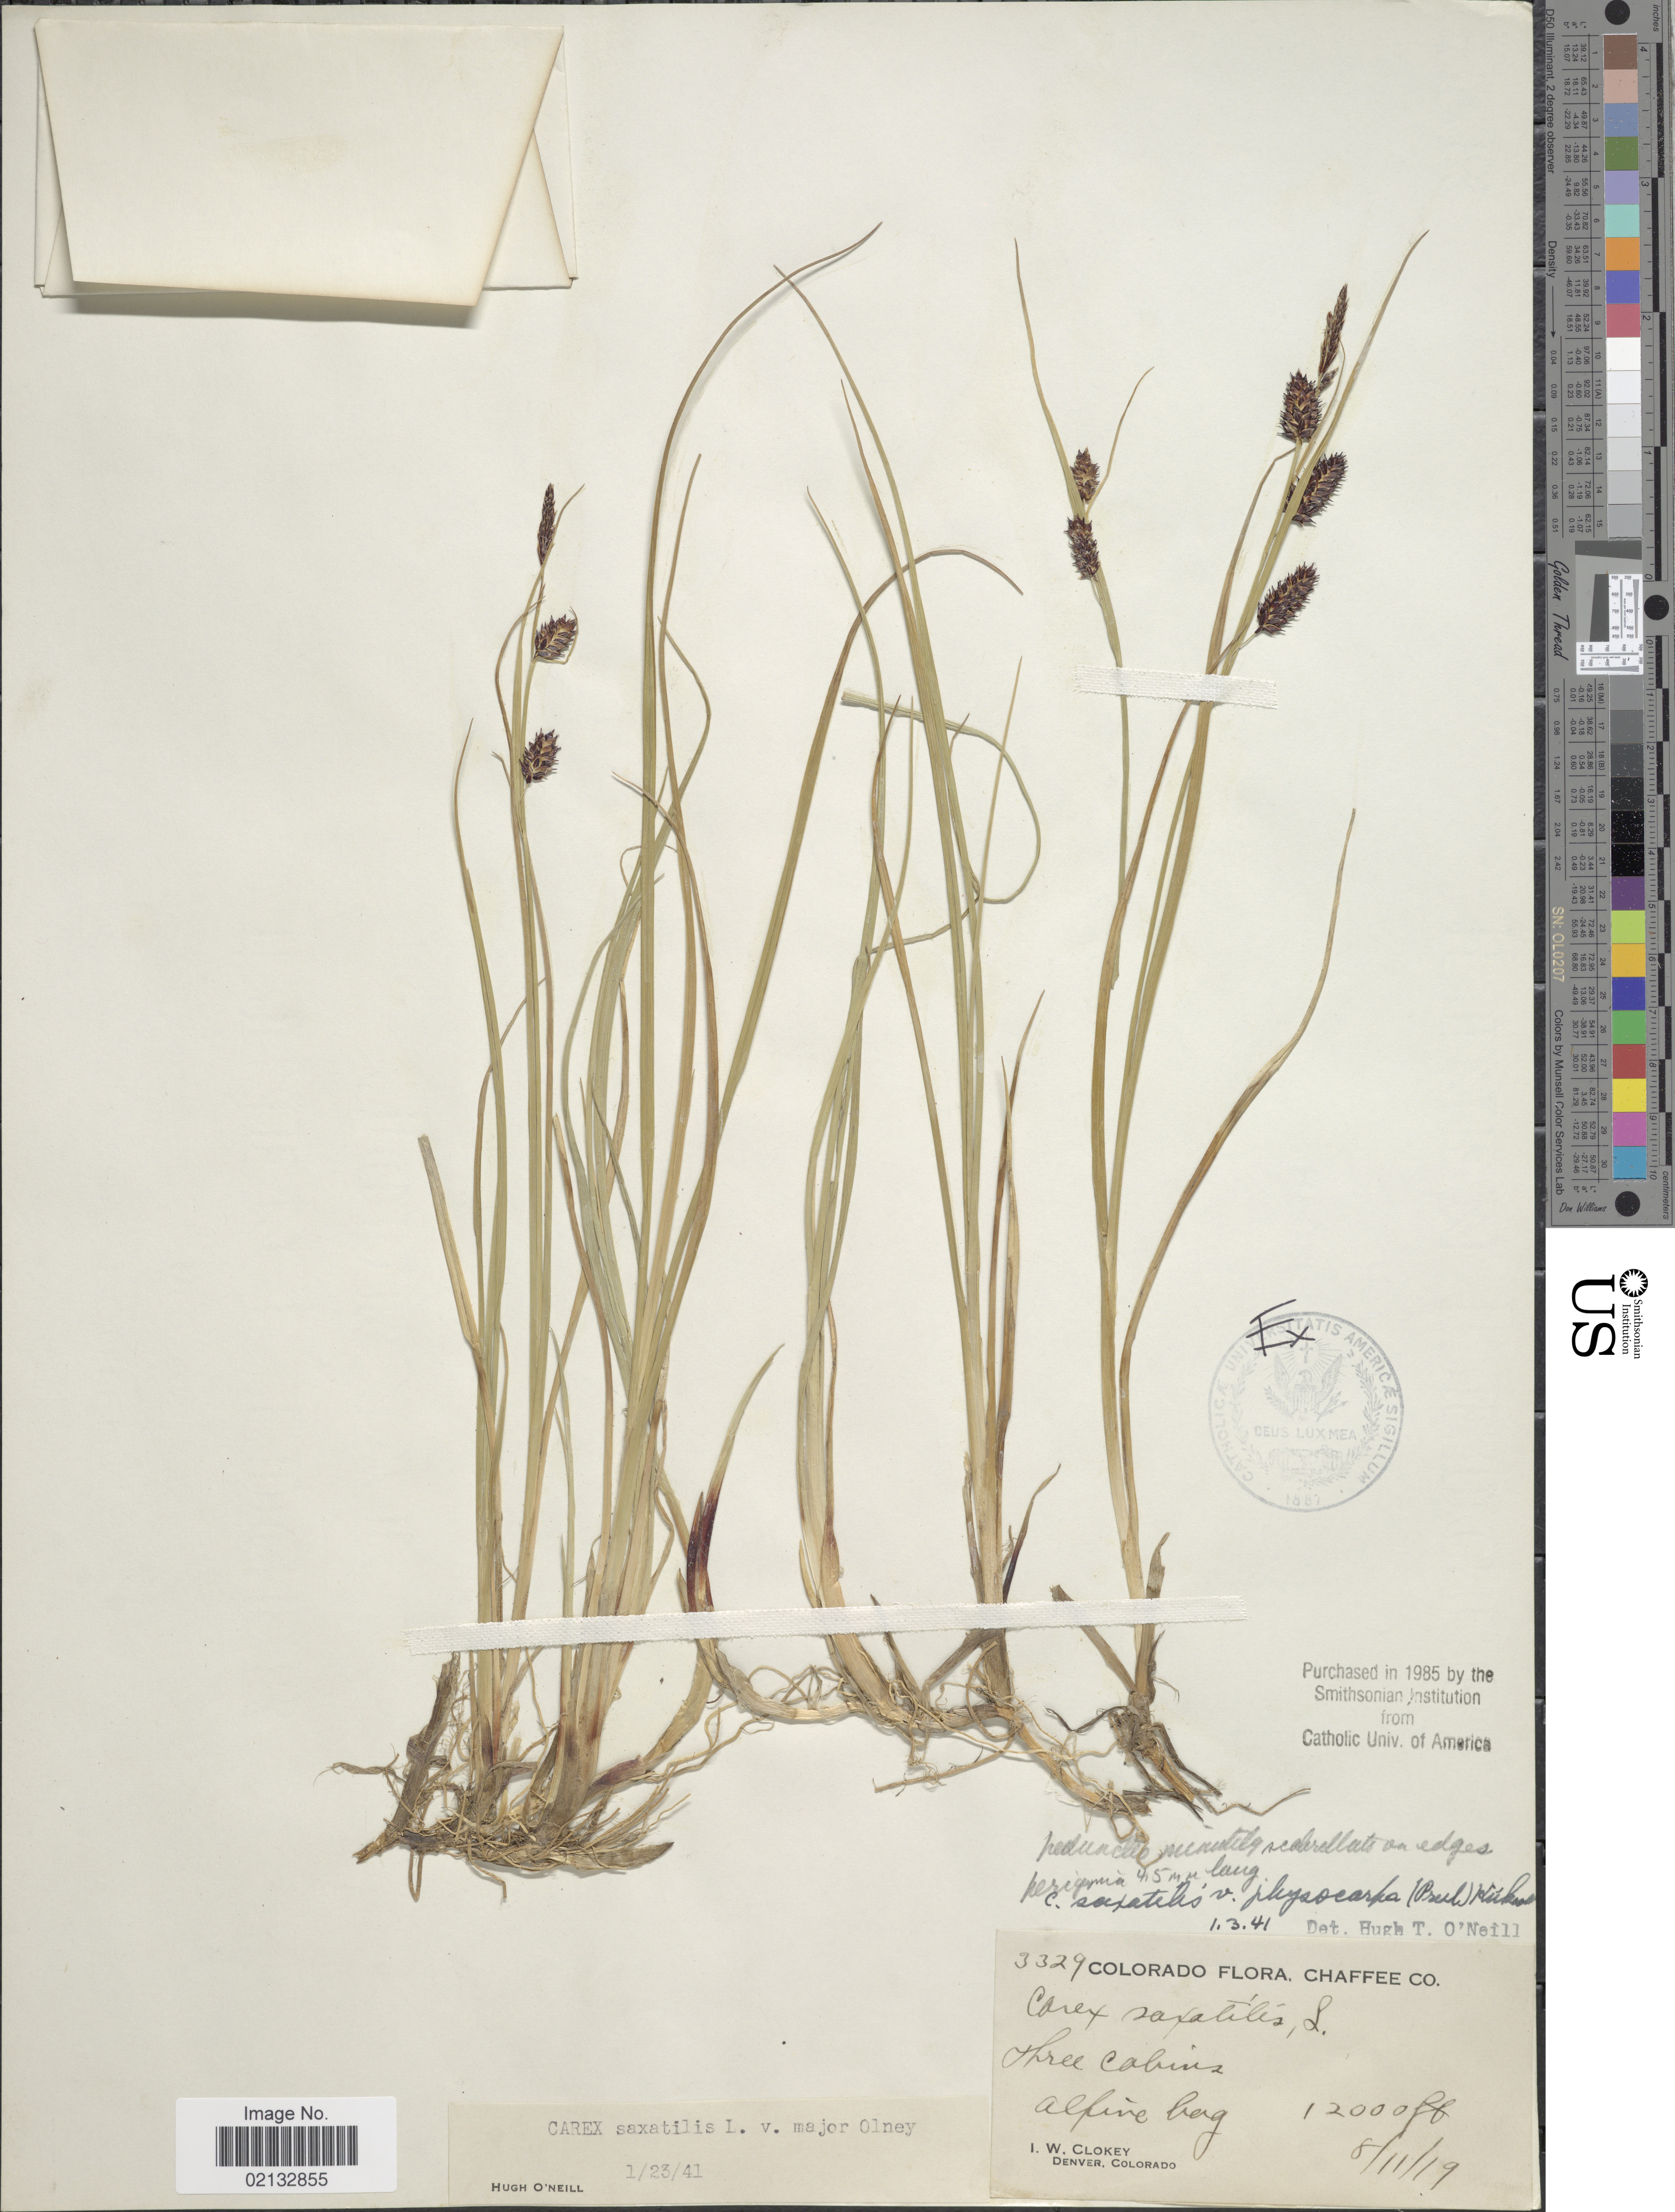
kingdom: Plantae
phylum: Tracheophyta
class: Liliopsida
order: Poales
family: Cyperaceae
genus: Carex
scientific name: Carex saxatilis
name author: L.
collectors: I. W. Clokey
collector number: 3329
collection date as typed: Transcribed d/m/y: 11/8/19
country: United States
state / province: Colorado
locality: Chaffee Co. Three Cabins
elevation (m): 3658